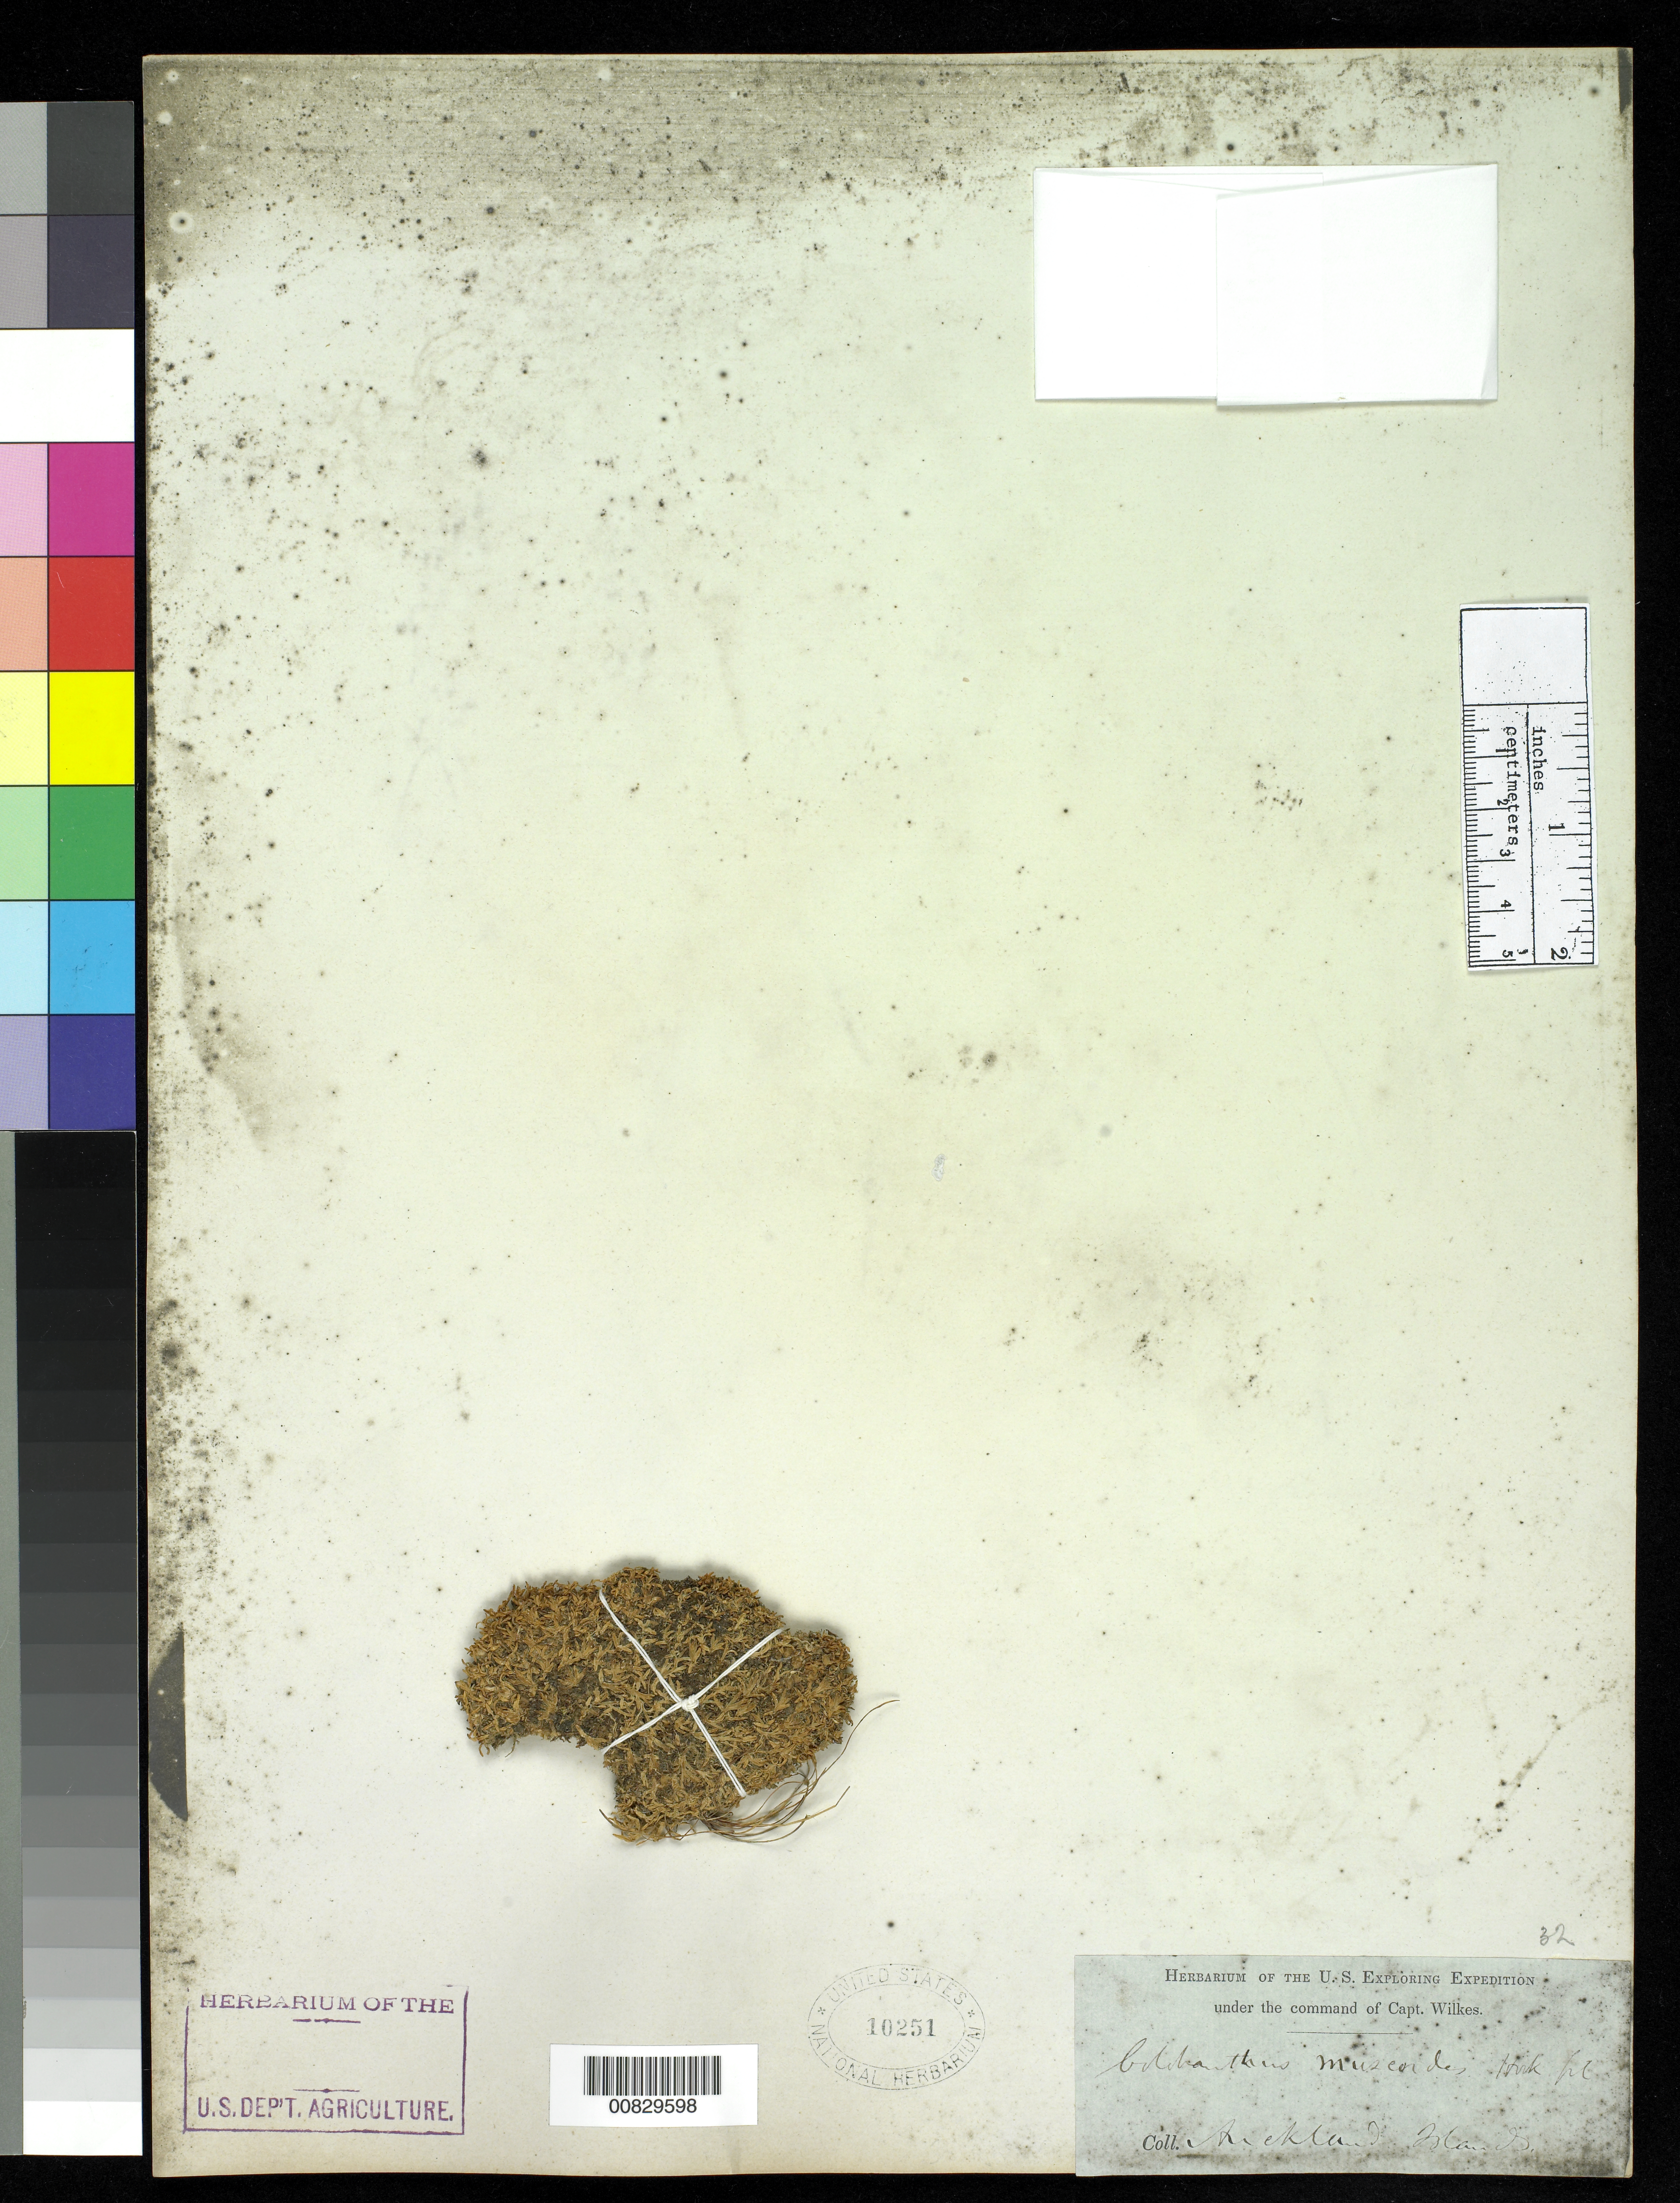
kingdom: Plantae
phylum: Tracheophyta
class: Magnoliopsida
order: Caryophyllales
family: Caryophyllaceae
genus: Colobanthus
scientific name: Colobanthus muscoides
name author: Hook. f.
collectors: Wilkes Explor. Exped.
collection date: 1838/1842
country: New Zealand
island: Auckland Islands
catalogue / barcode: US 10251